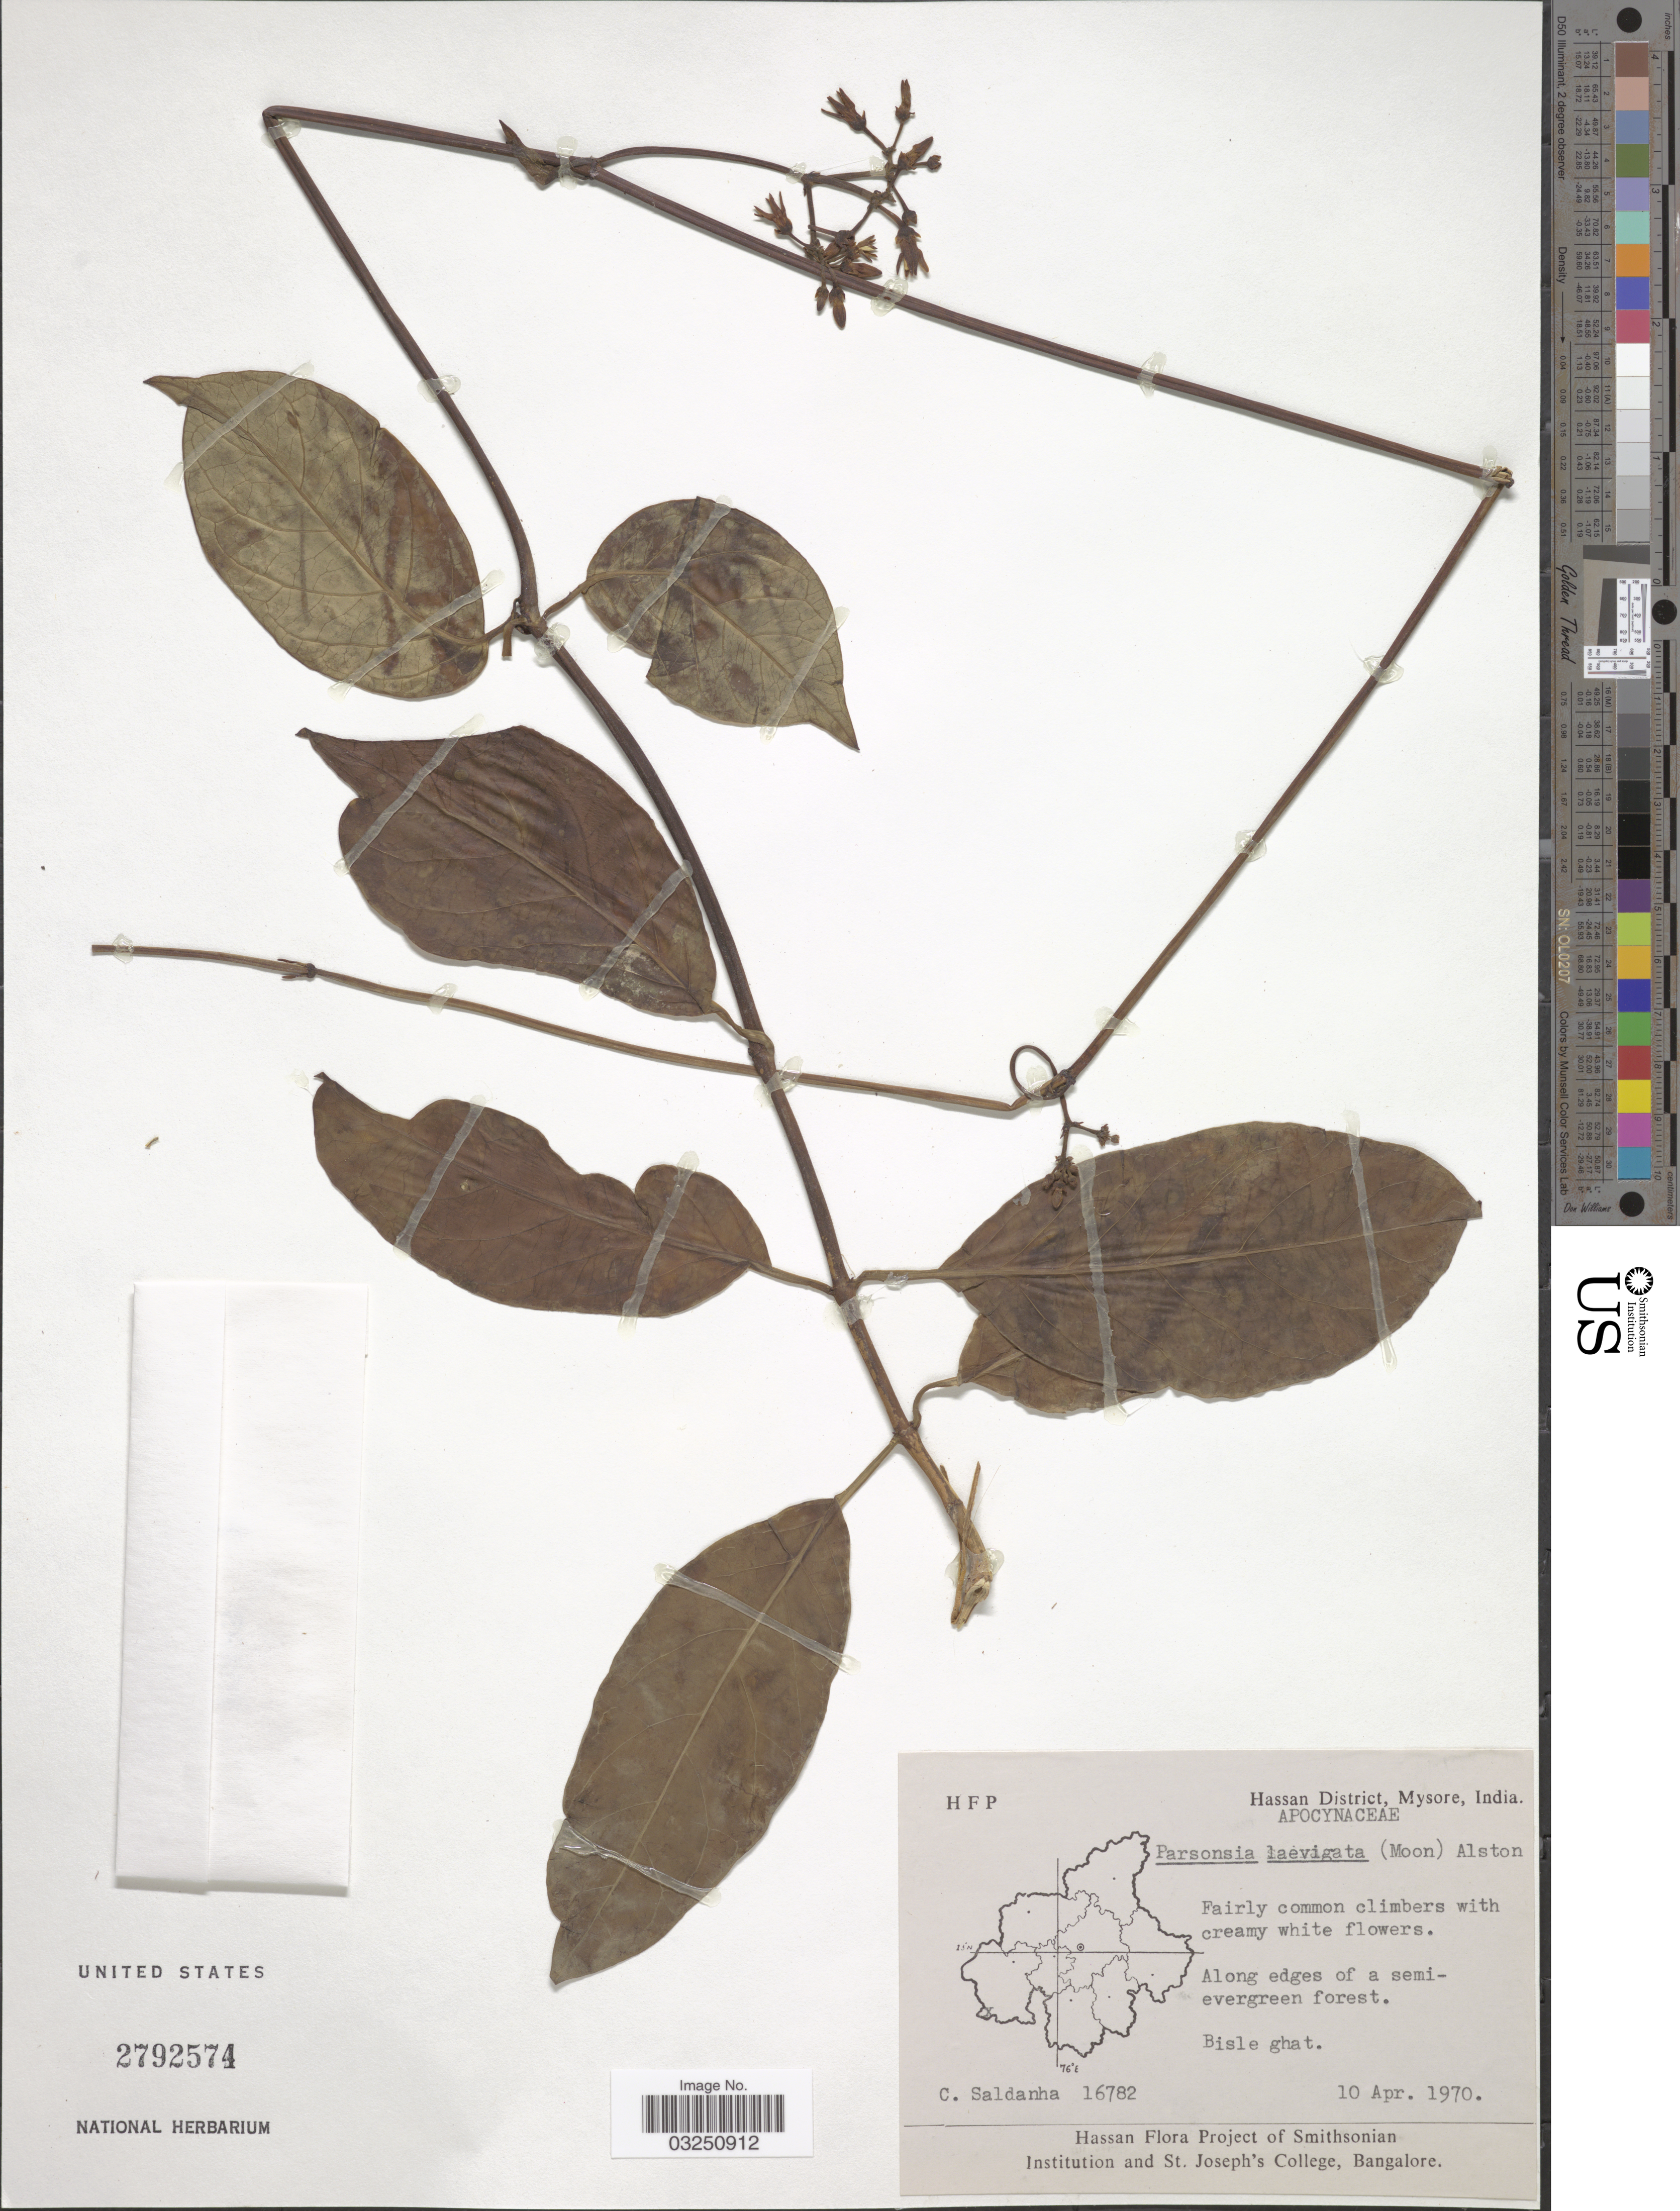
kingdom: Plantae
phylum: Tracheophyta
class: Magnoliopsida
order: Gentianales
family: Apocynaceae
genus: Parsonsia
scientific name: Parsonsia alboflavescens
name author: (Dennst.) Mabberley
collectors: C. Saldanha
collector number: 16782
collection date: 1970-04-10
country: India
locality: Hassan District, Mysore. Bisle ghat.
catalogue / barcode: US 2792574